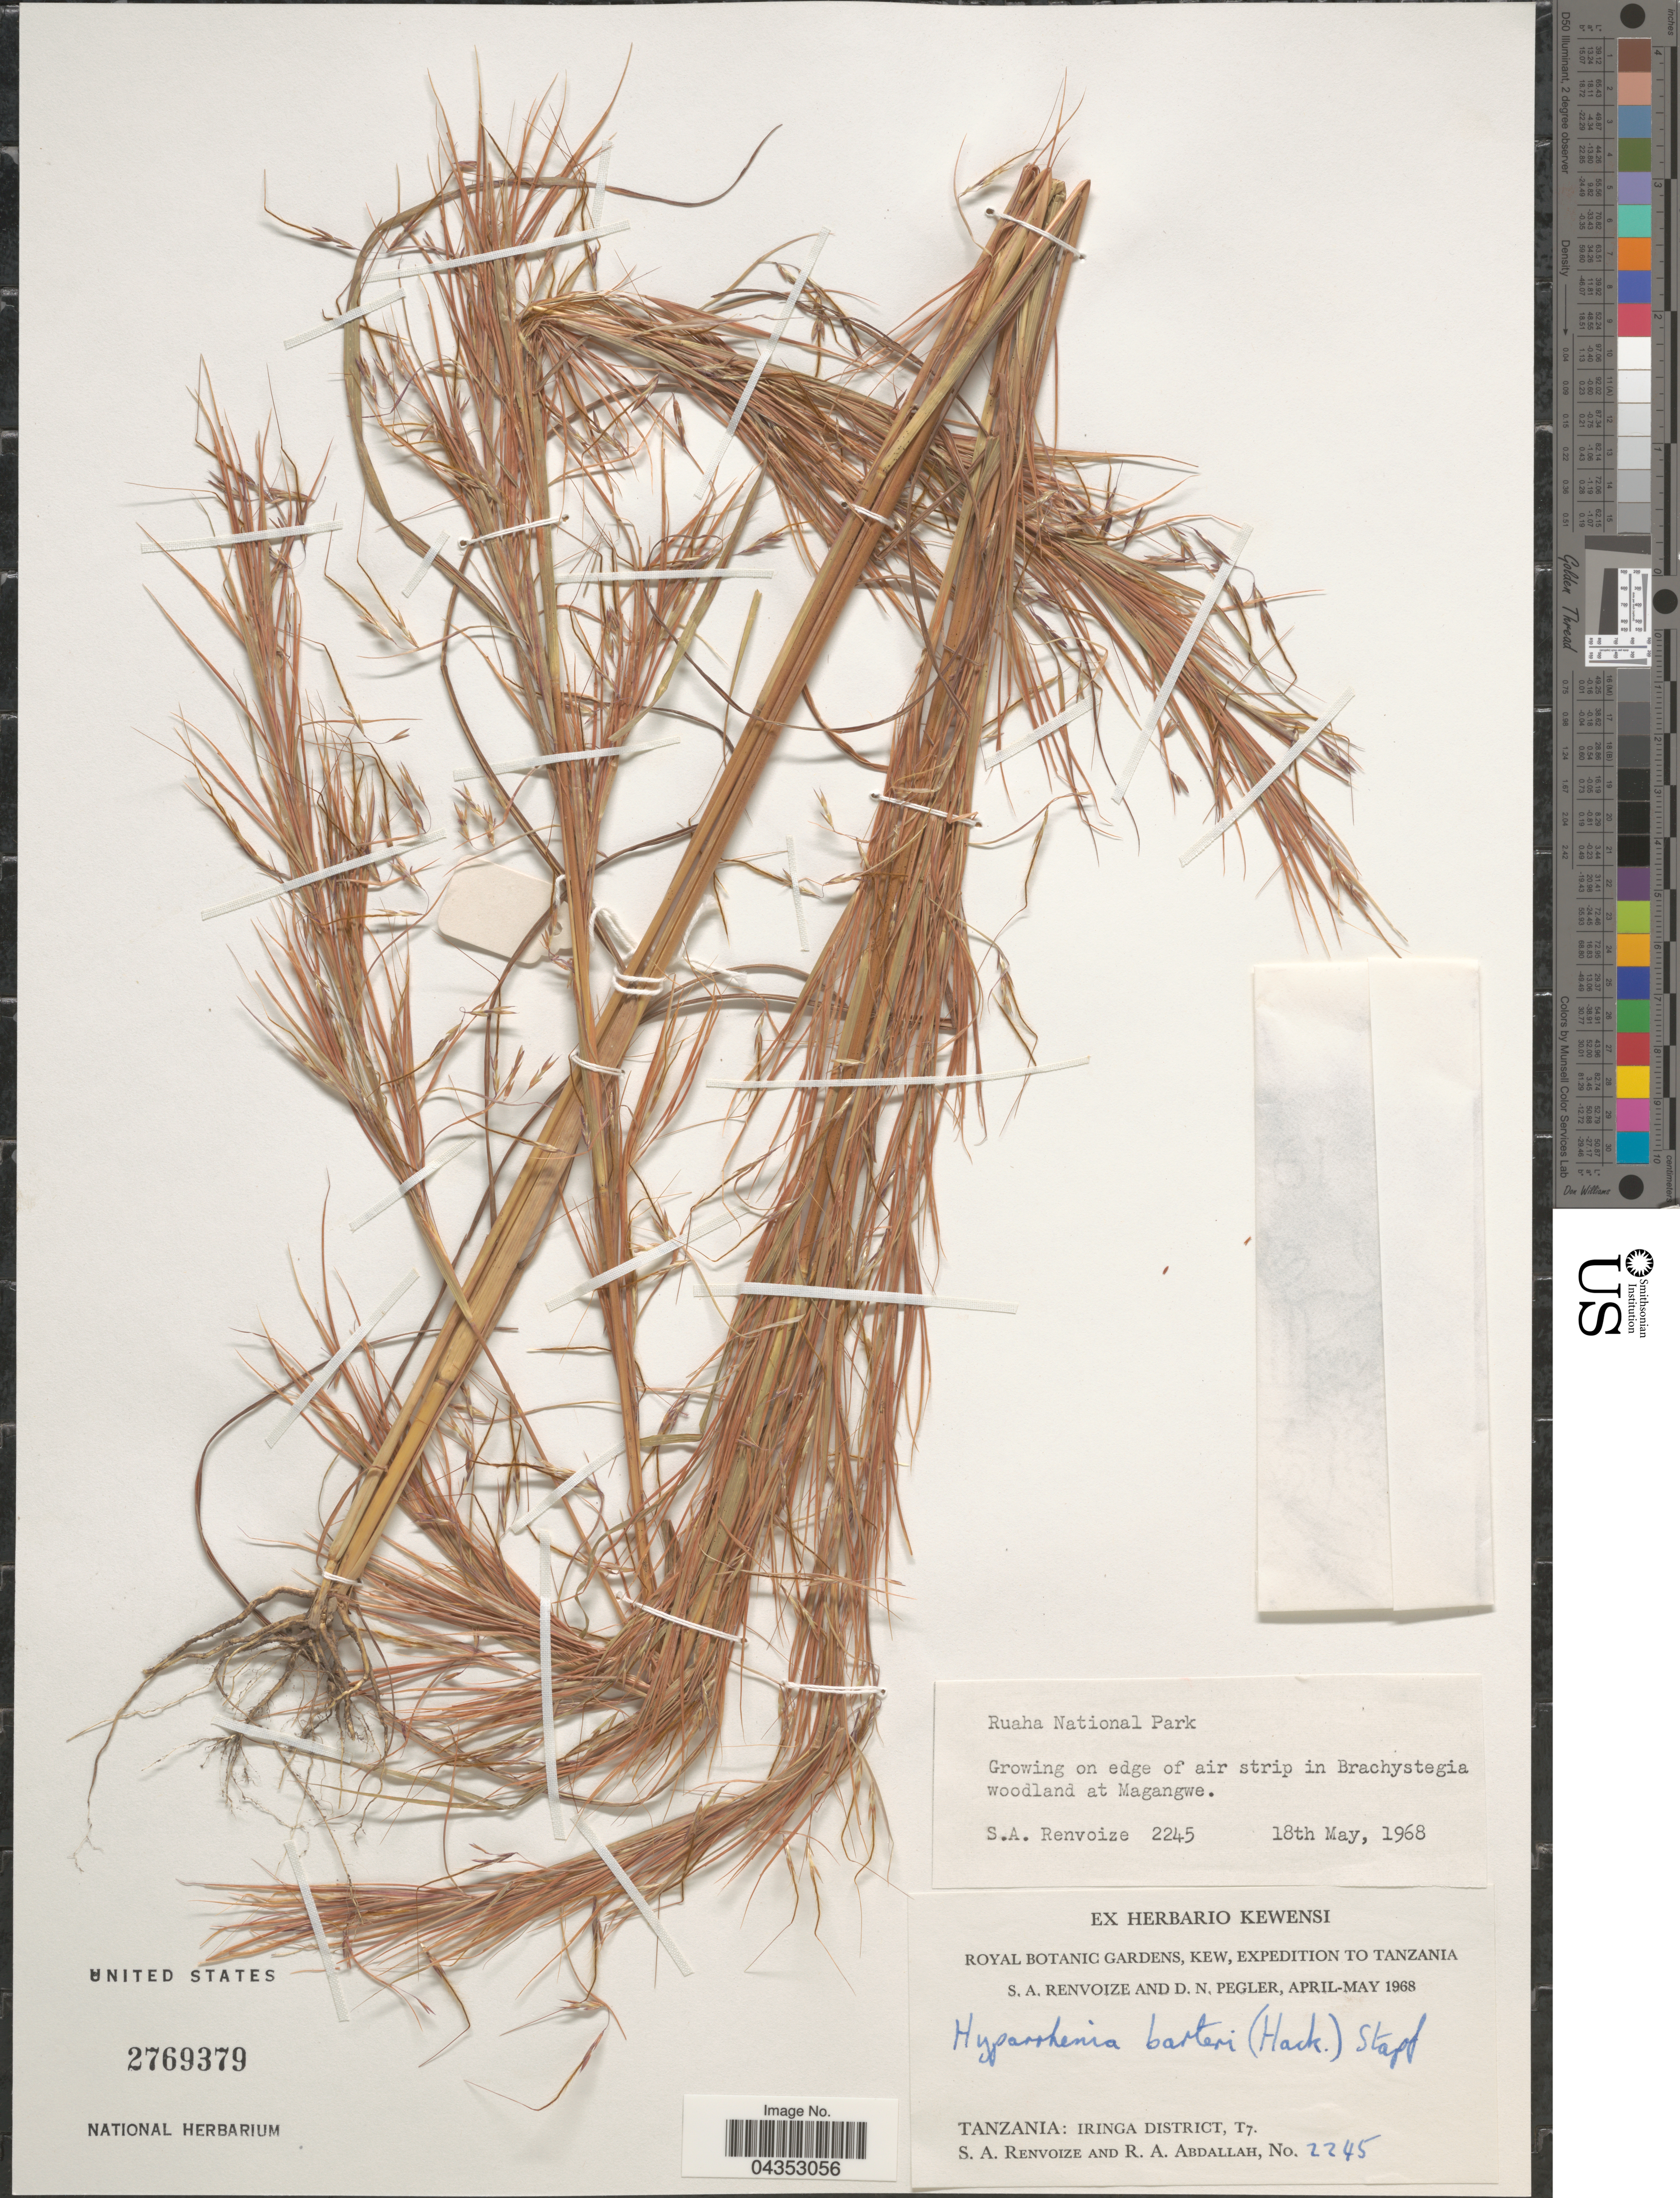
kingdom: Plantae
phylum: Tracheophyta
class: Liliopsida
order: Poales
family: Poaceae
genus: Hyparrhenia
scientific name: Hyparrhenia barteri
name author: (Hack.) Stapf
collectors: S. A. Renvoize & R. Abdallah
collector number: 2245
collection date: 1968-05-18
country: Tanzania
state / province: Iringa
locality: Royal Botanic Gardens, Kew, Expedition to Tanzania S.A. Renvoize and D.N. Pegler, April-May 1968. Iringa District, T7. Ruaha National Park. Growing on edge of air strip in Brachystegia woodland at Magangwe.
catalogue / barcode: US 2769379